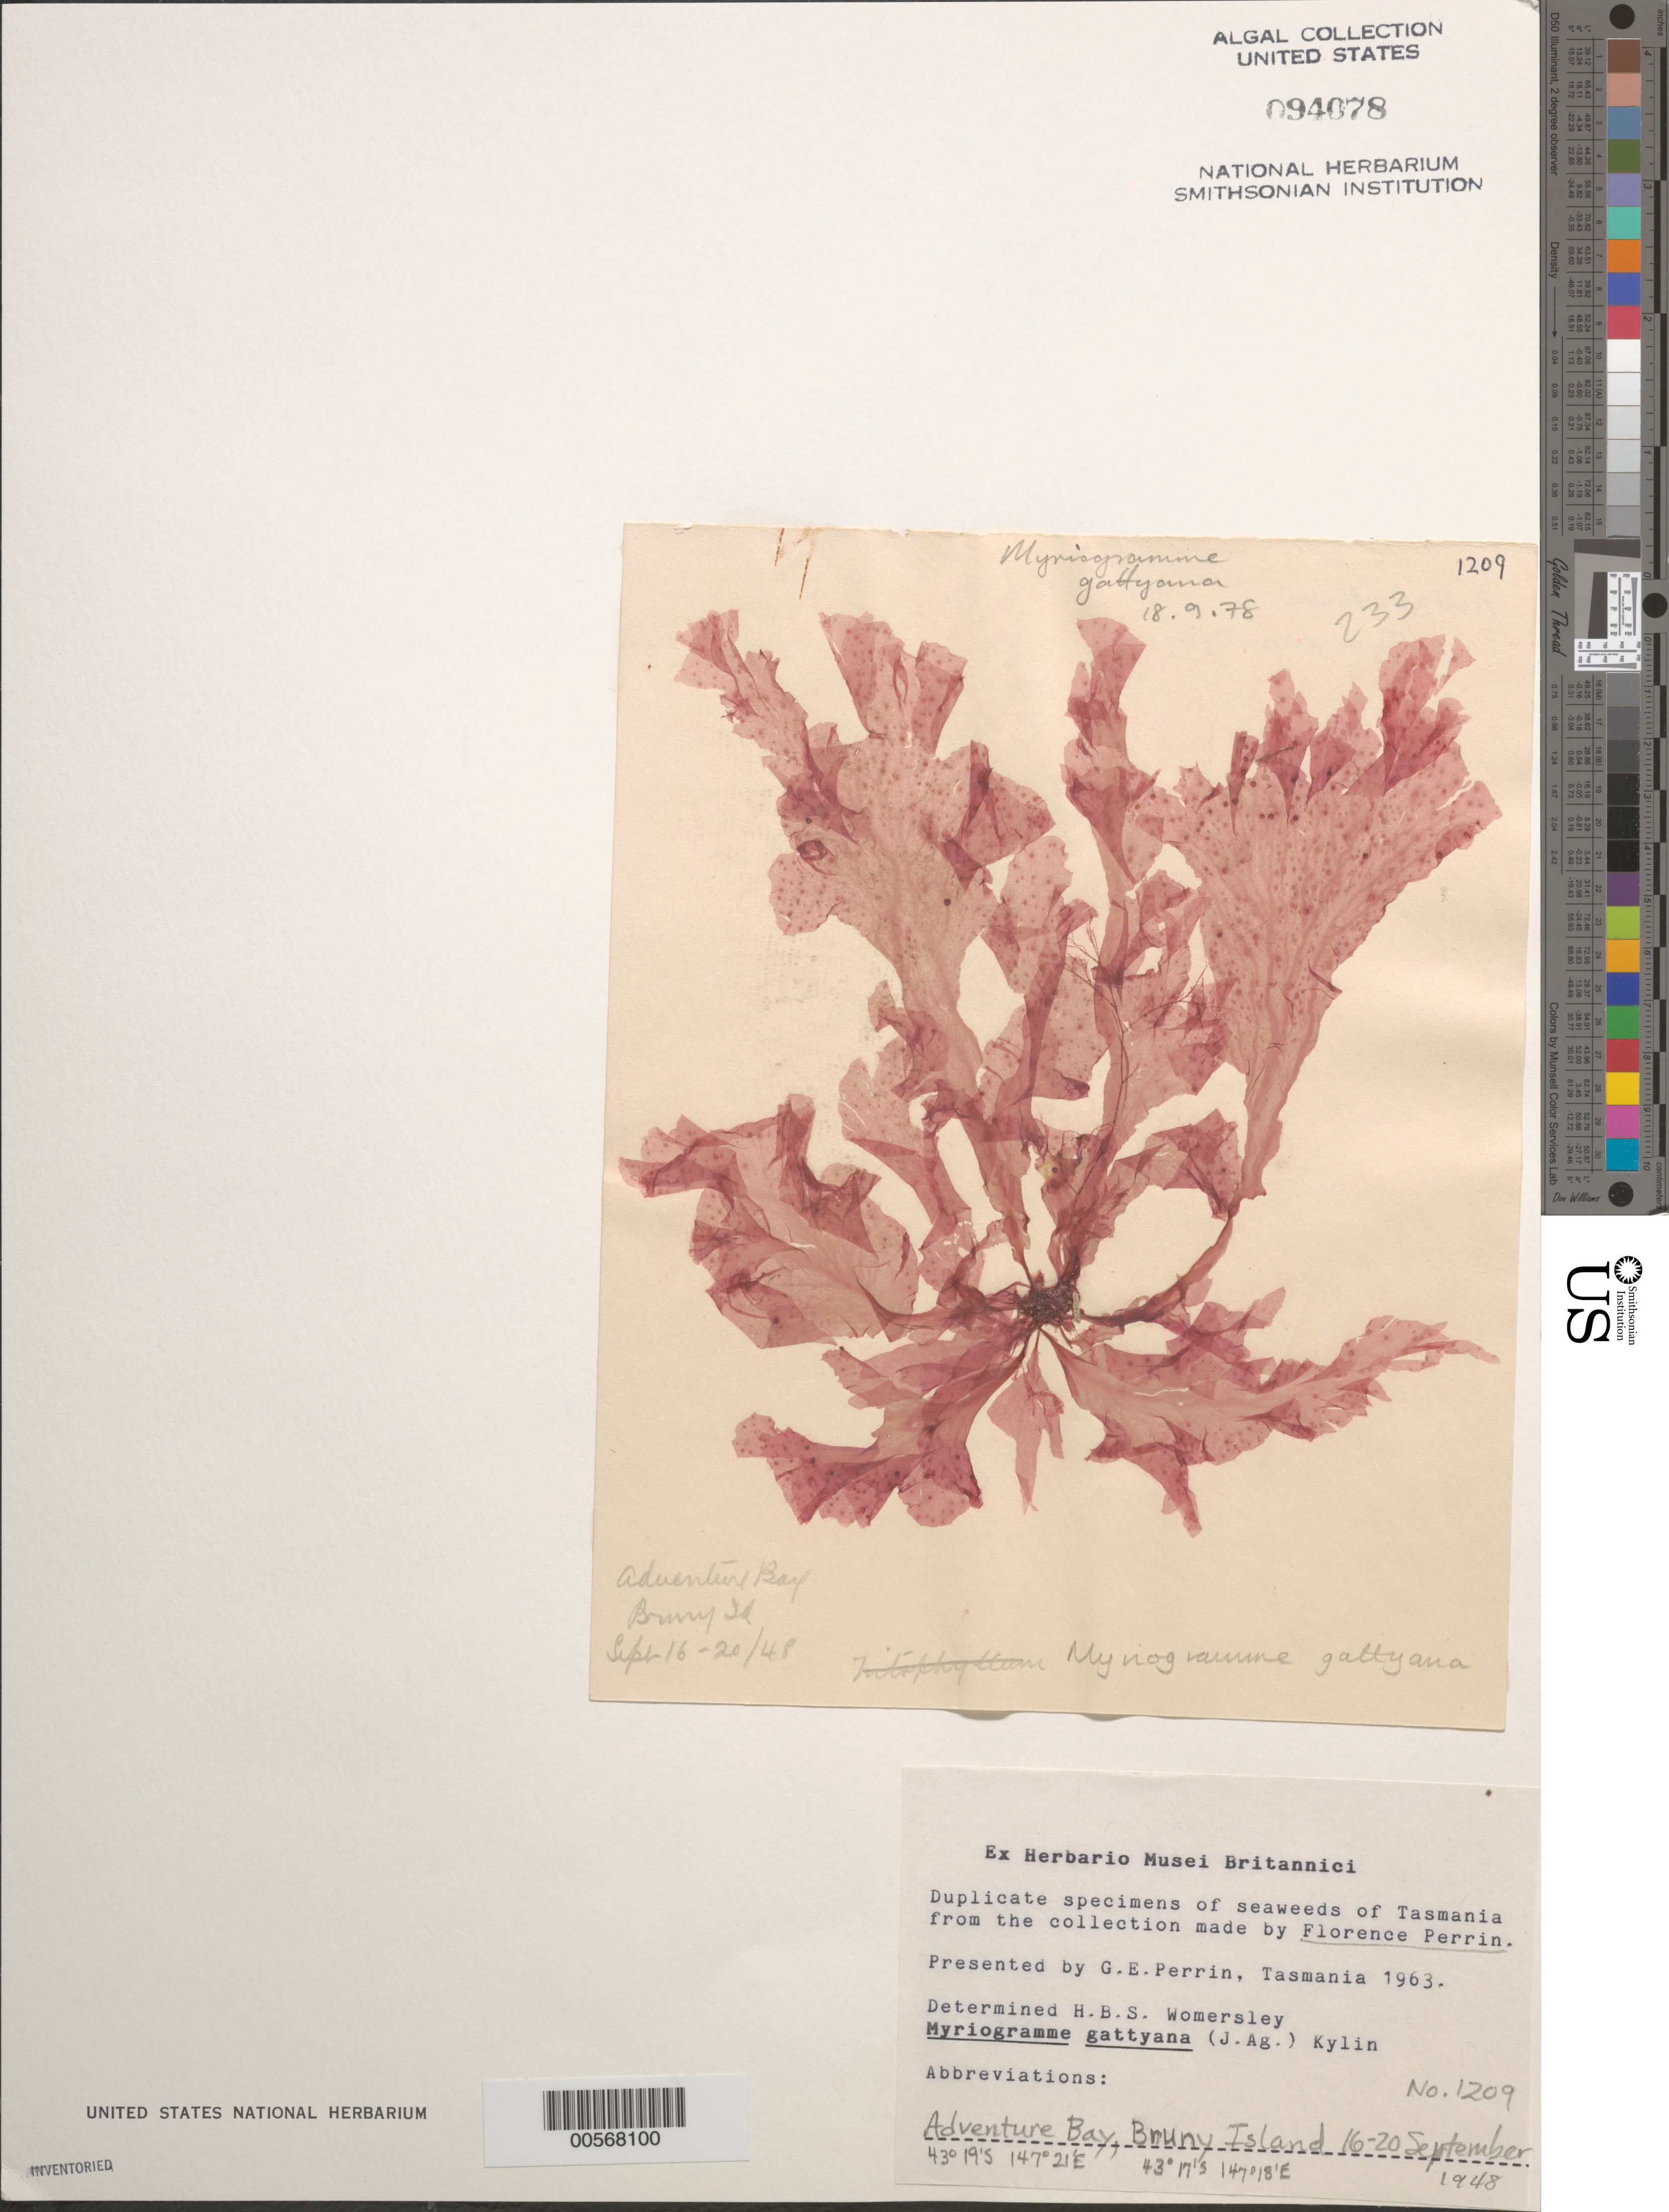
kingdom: Plantae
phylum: Rhodophyta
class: Florideophyceae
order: Ceramiales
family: Delesseriaceae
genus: Schizoseris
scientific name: Schizoseris hymenena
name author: (Zanardini) Womersley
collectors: F. Perrin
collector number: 1209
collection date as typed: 16 Sep 1948 TO 20 Sep 1948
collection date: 1948-09-16/1948-09-20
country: Australia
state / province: Tasmania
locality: Adventure bay, bruny island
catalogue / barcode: US 94078